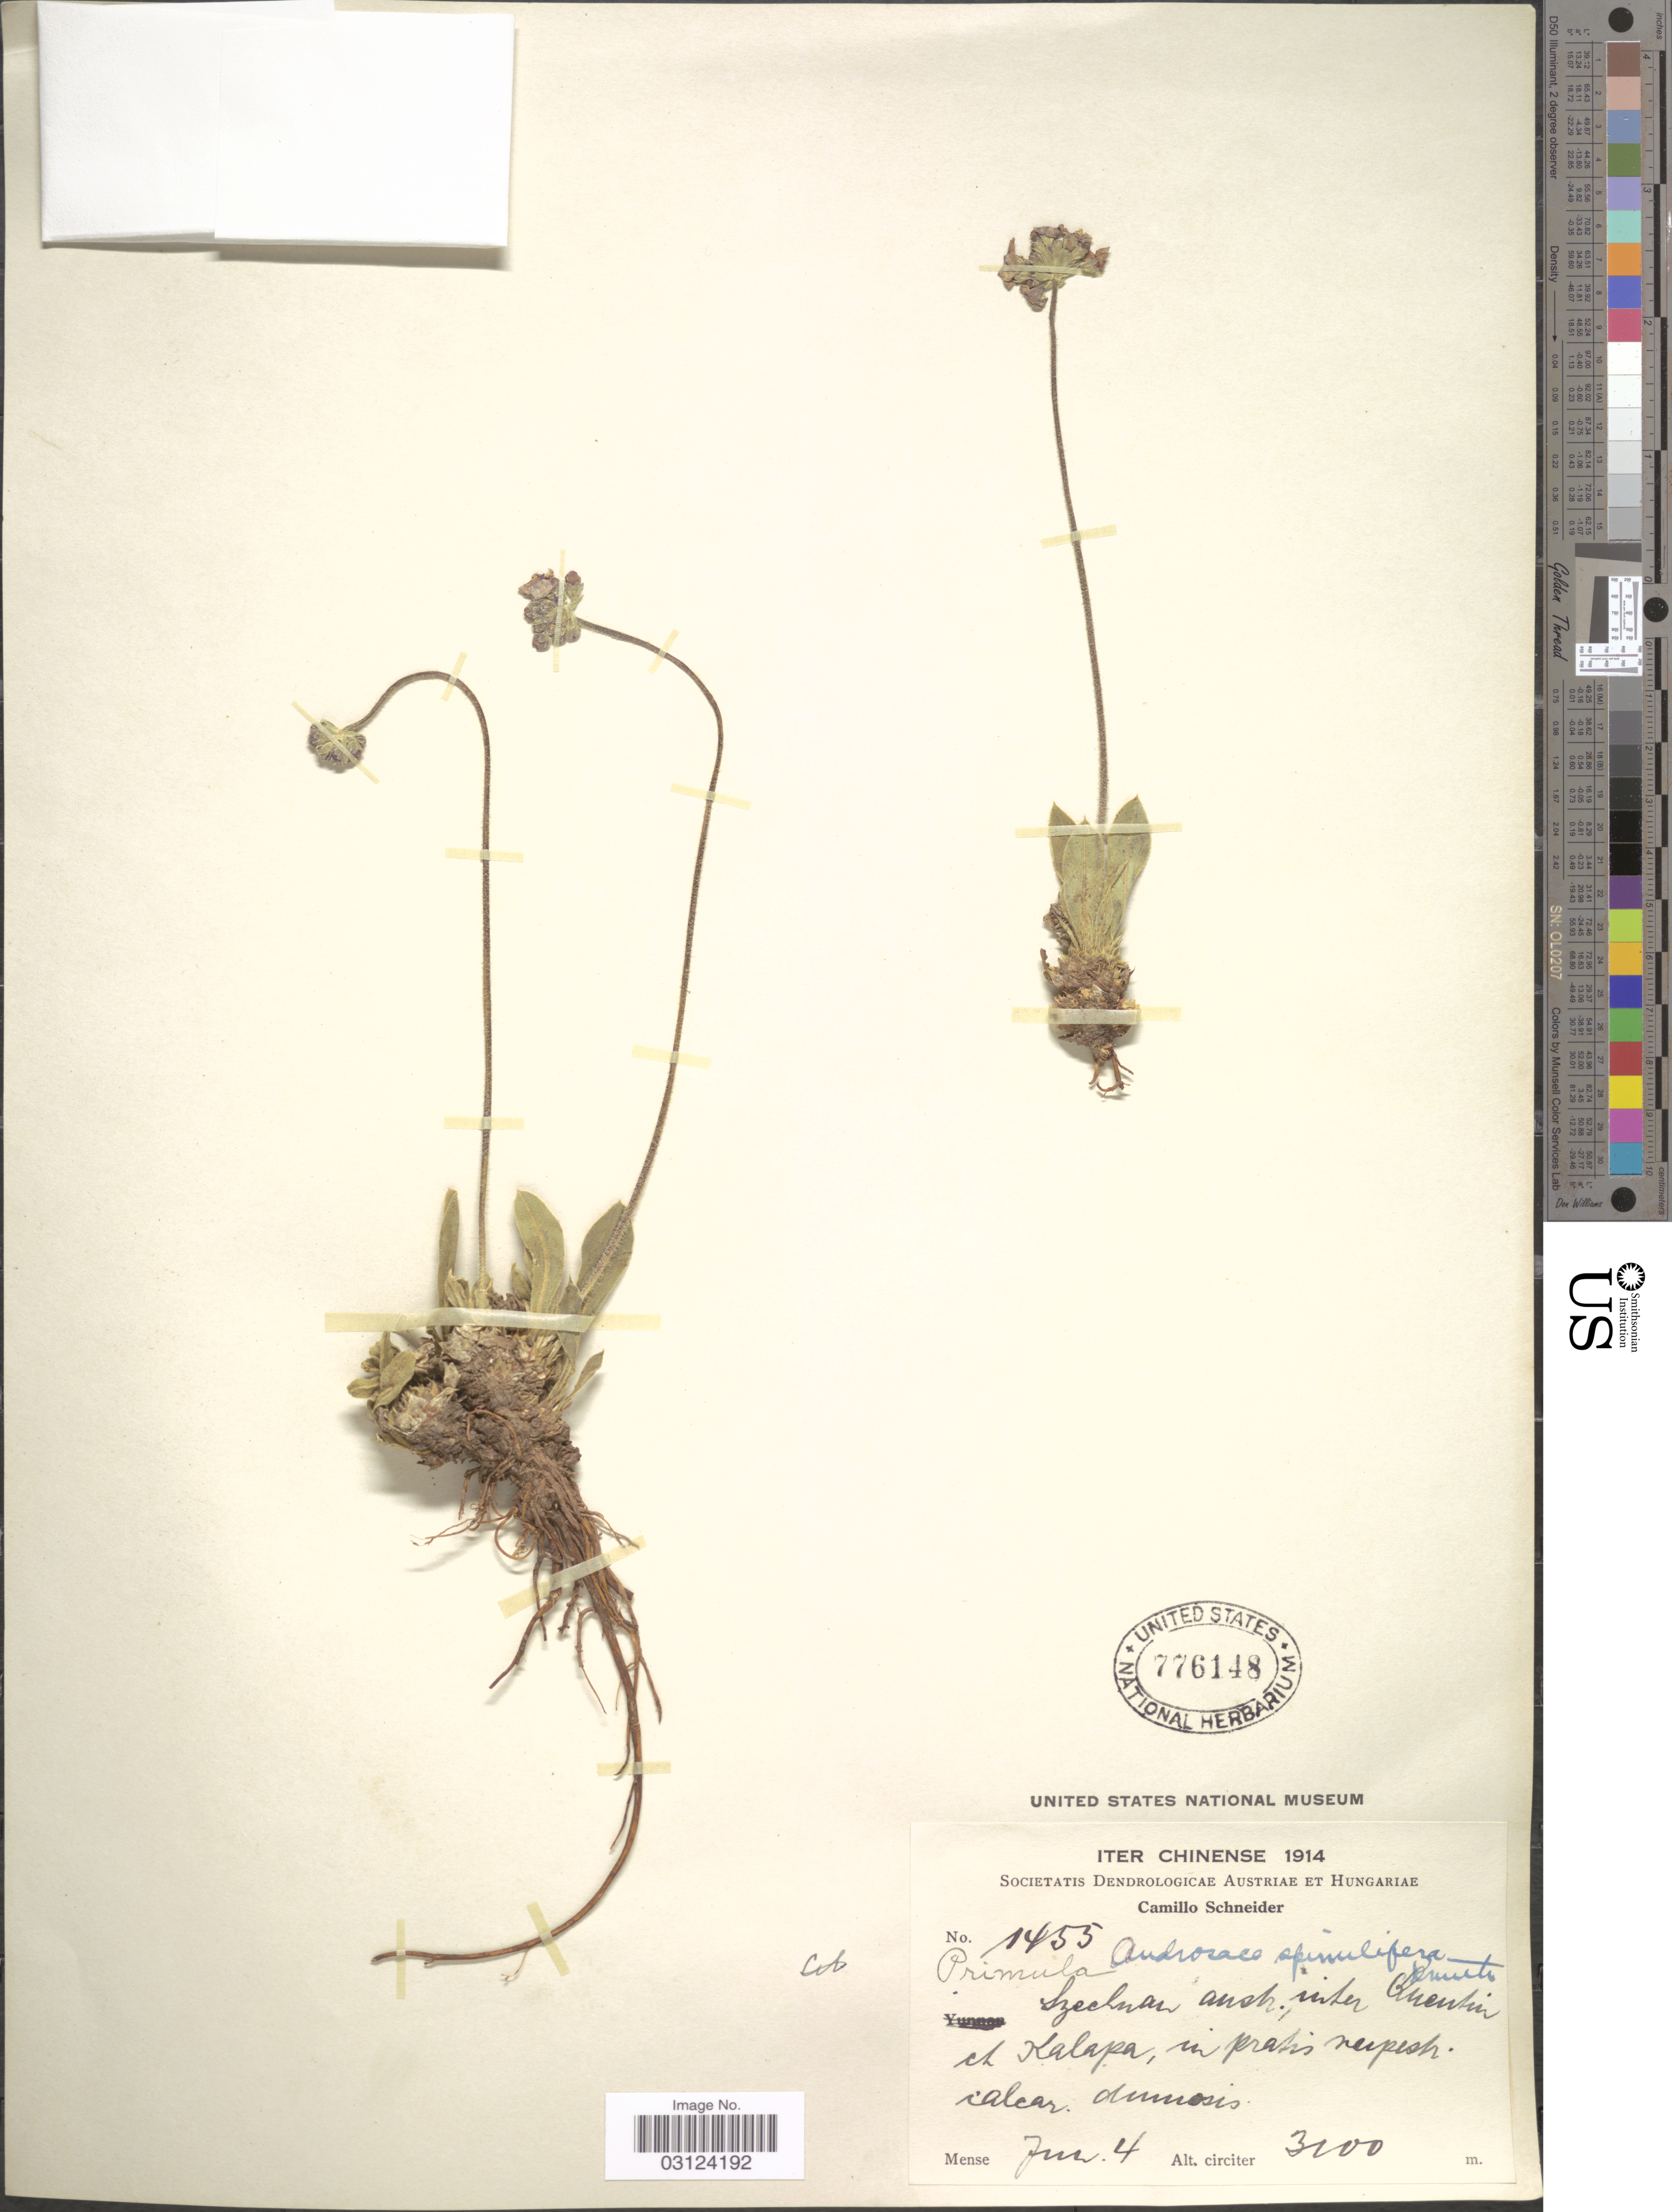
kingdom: Plantae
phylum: Tracheophyta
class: Magnoliopsida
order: Ericales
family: Primulaceae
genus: Androsace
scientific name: Androsace spinulifera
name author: (Franch.) R. Knuth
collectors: C. K. Schneider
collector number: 1455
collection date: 1914-06-04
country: China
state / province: Sichuan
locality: Szechuan austr., inter Quentin [interpreted] et Kalapa.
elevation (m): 3100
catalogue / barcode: US 776148